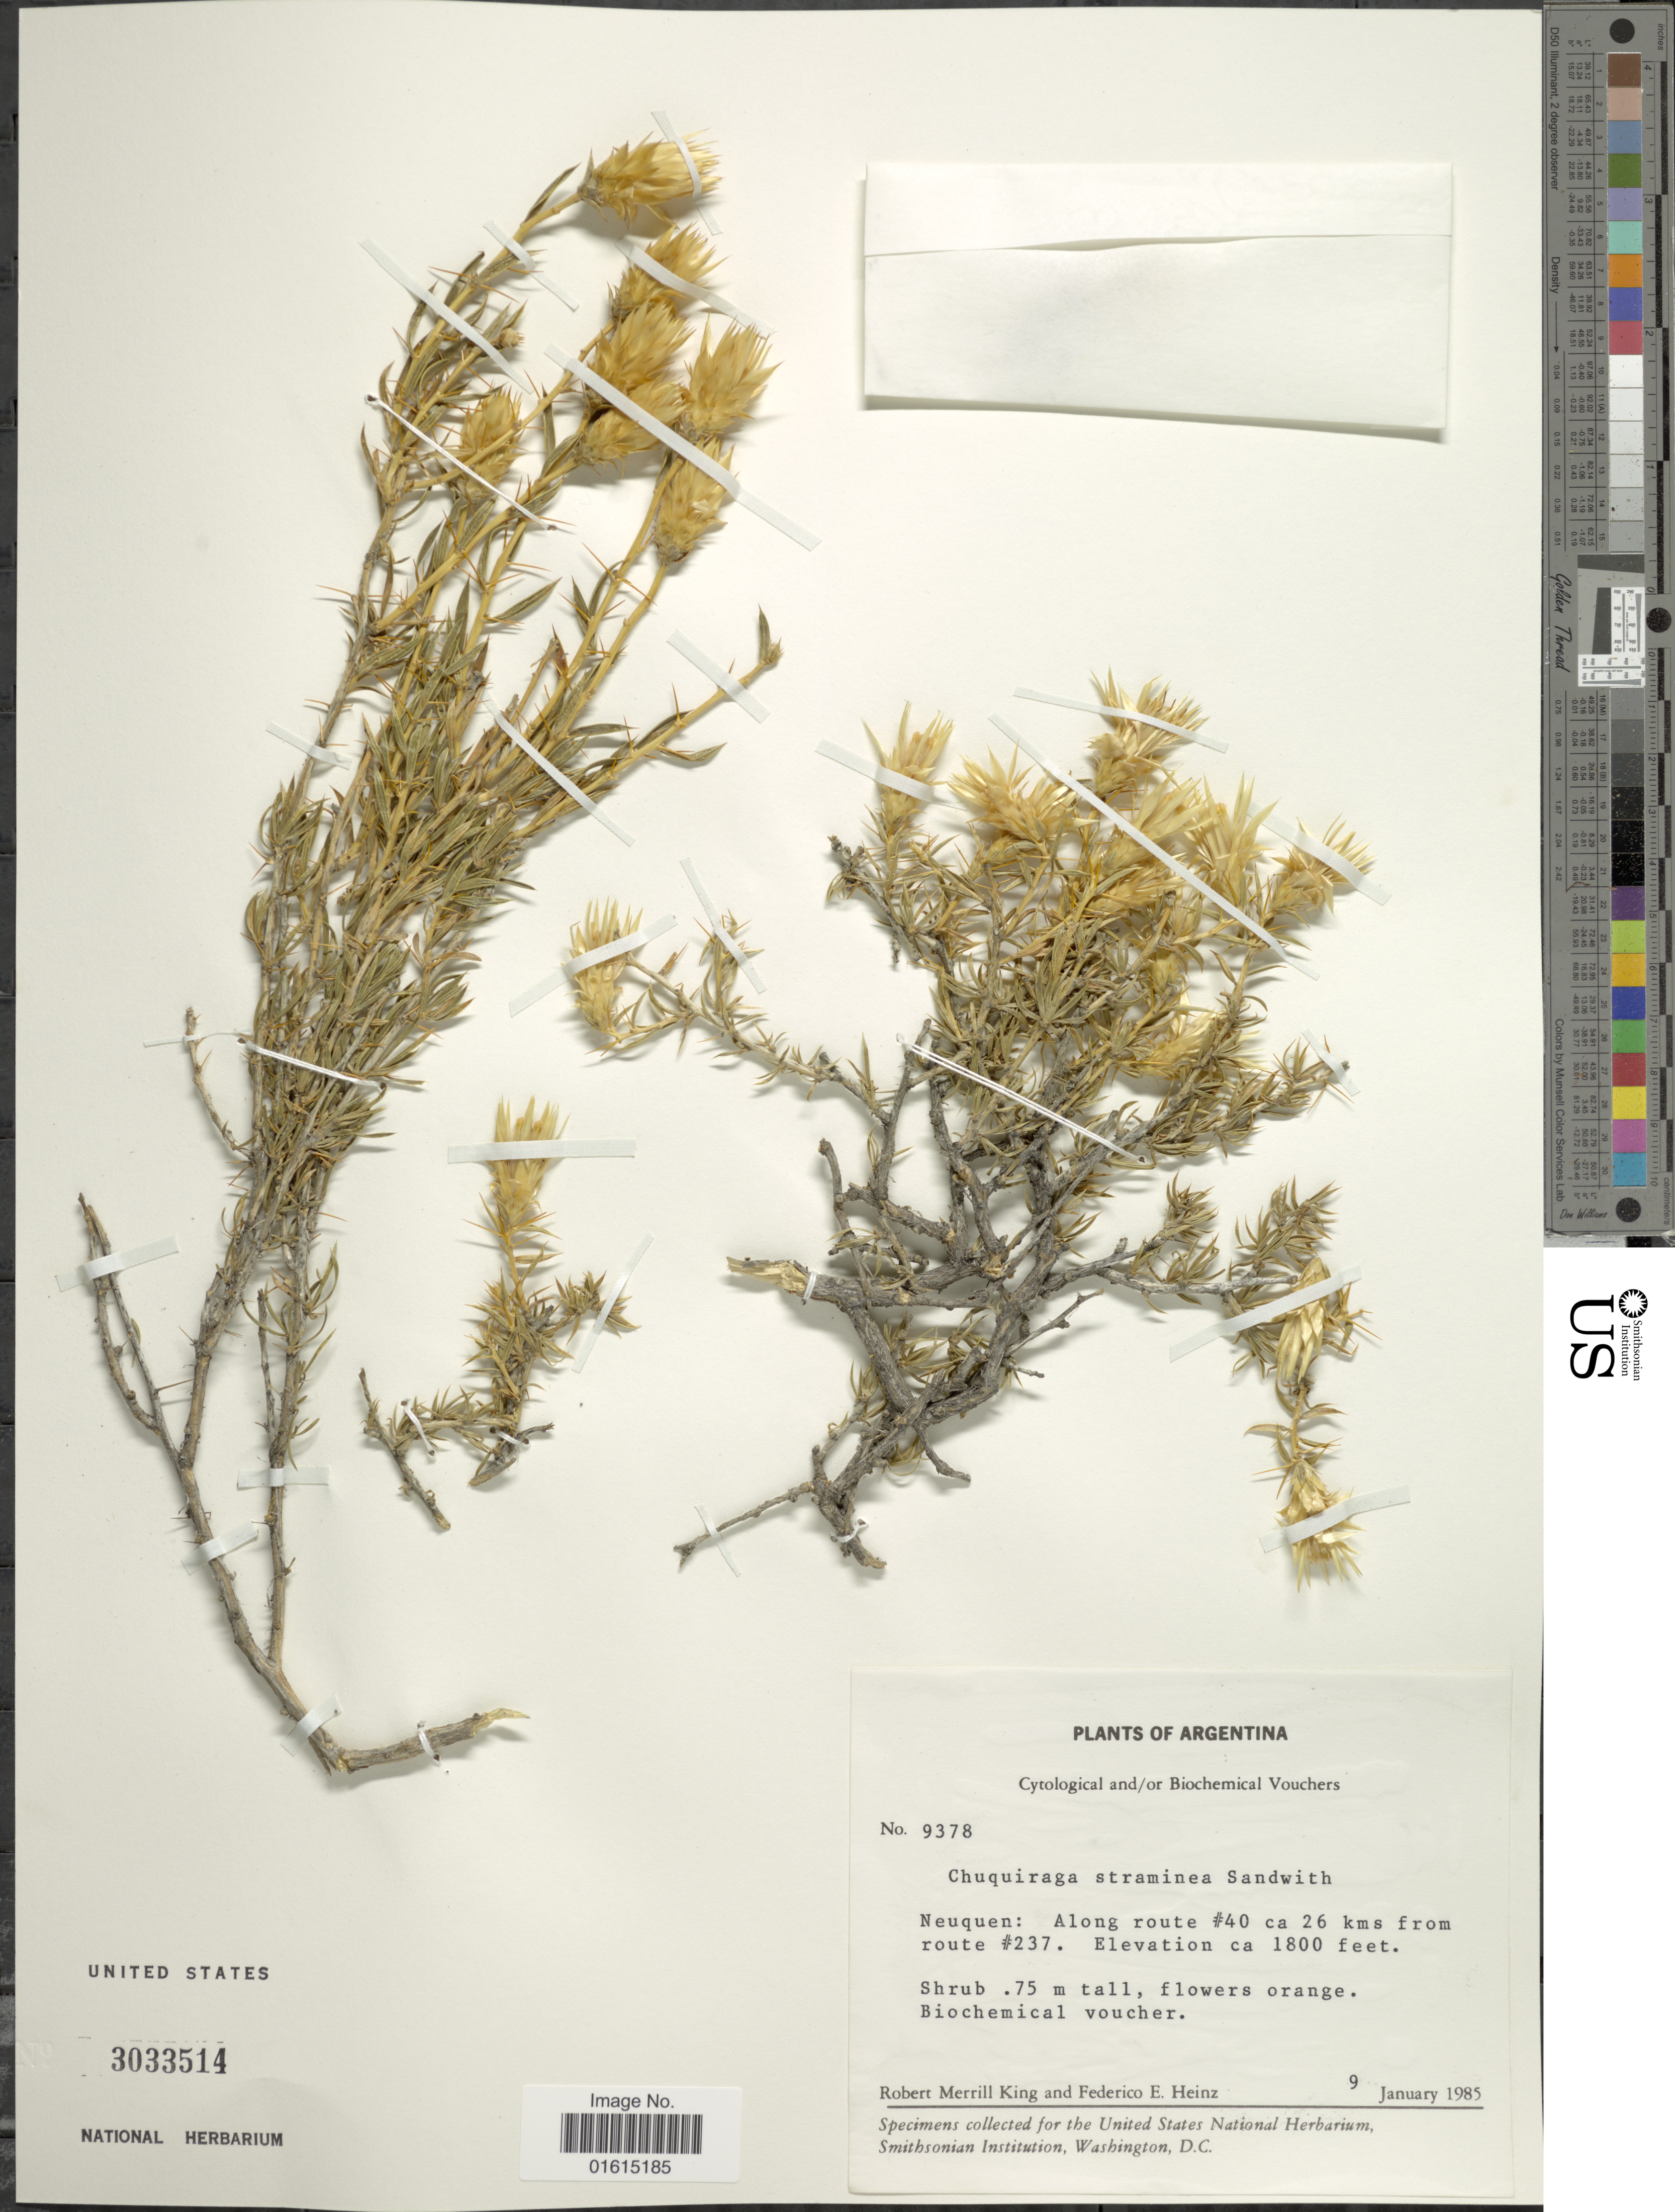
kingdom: Plantae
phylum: Tracheophyta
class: Magnoliopsida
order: Asterales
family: Asteraceae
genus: Chuquiraga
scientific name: Chuquiraga straminea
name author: Sandwith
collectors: R. M. King & F. Heinz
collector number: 9378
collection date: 1985-01-09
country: Argentina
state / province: Neuquen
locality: Neuquen, along route #40 ca 26 kms from route #237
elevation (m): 549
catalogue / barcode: US 3033514